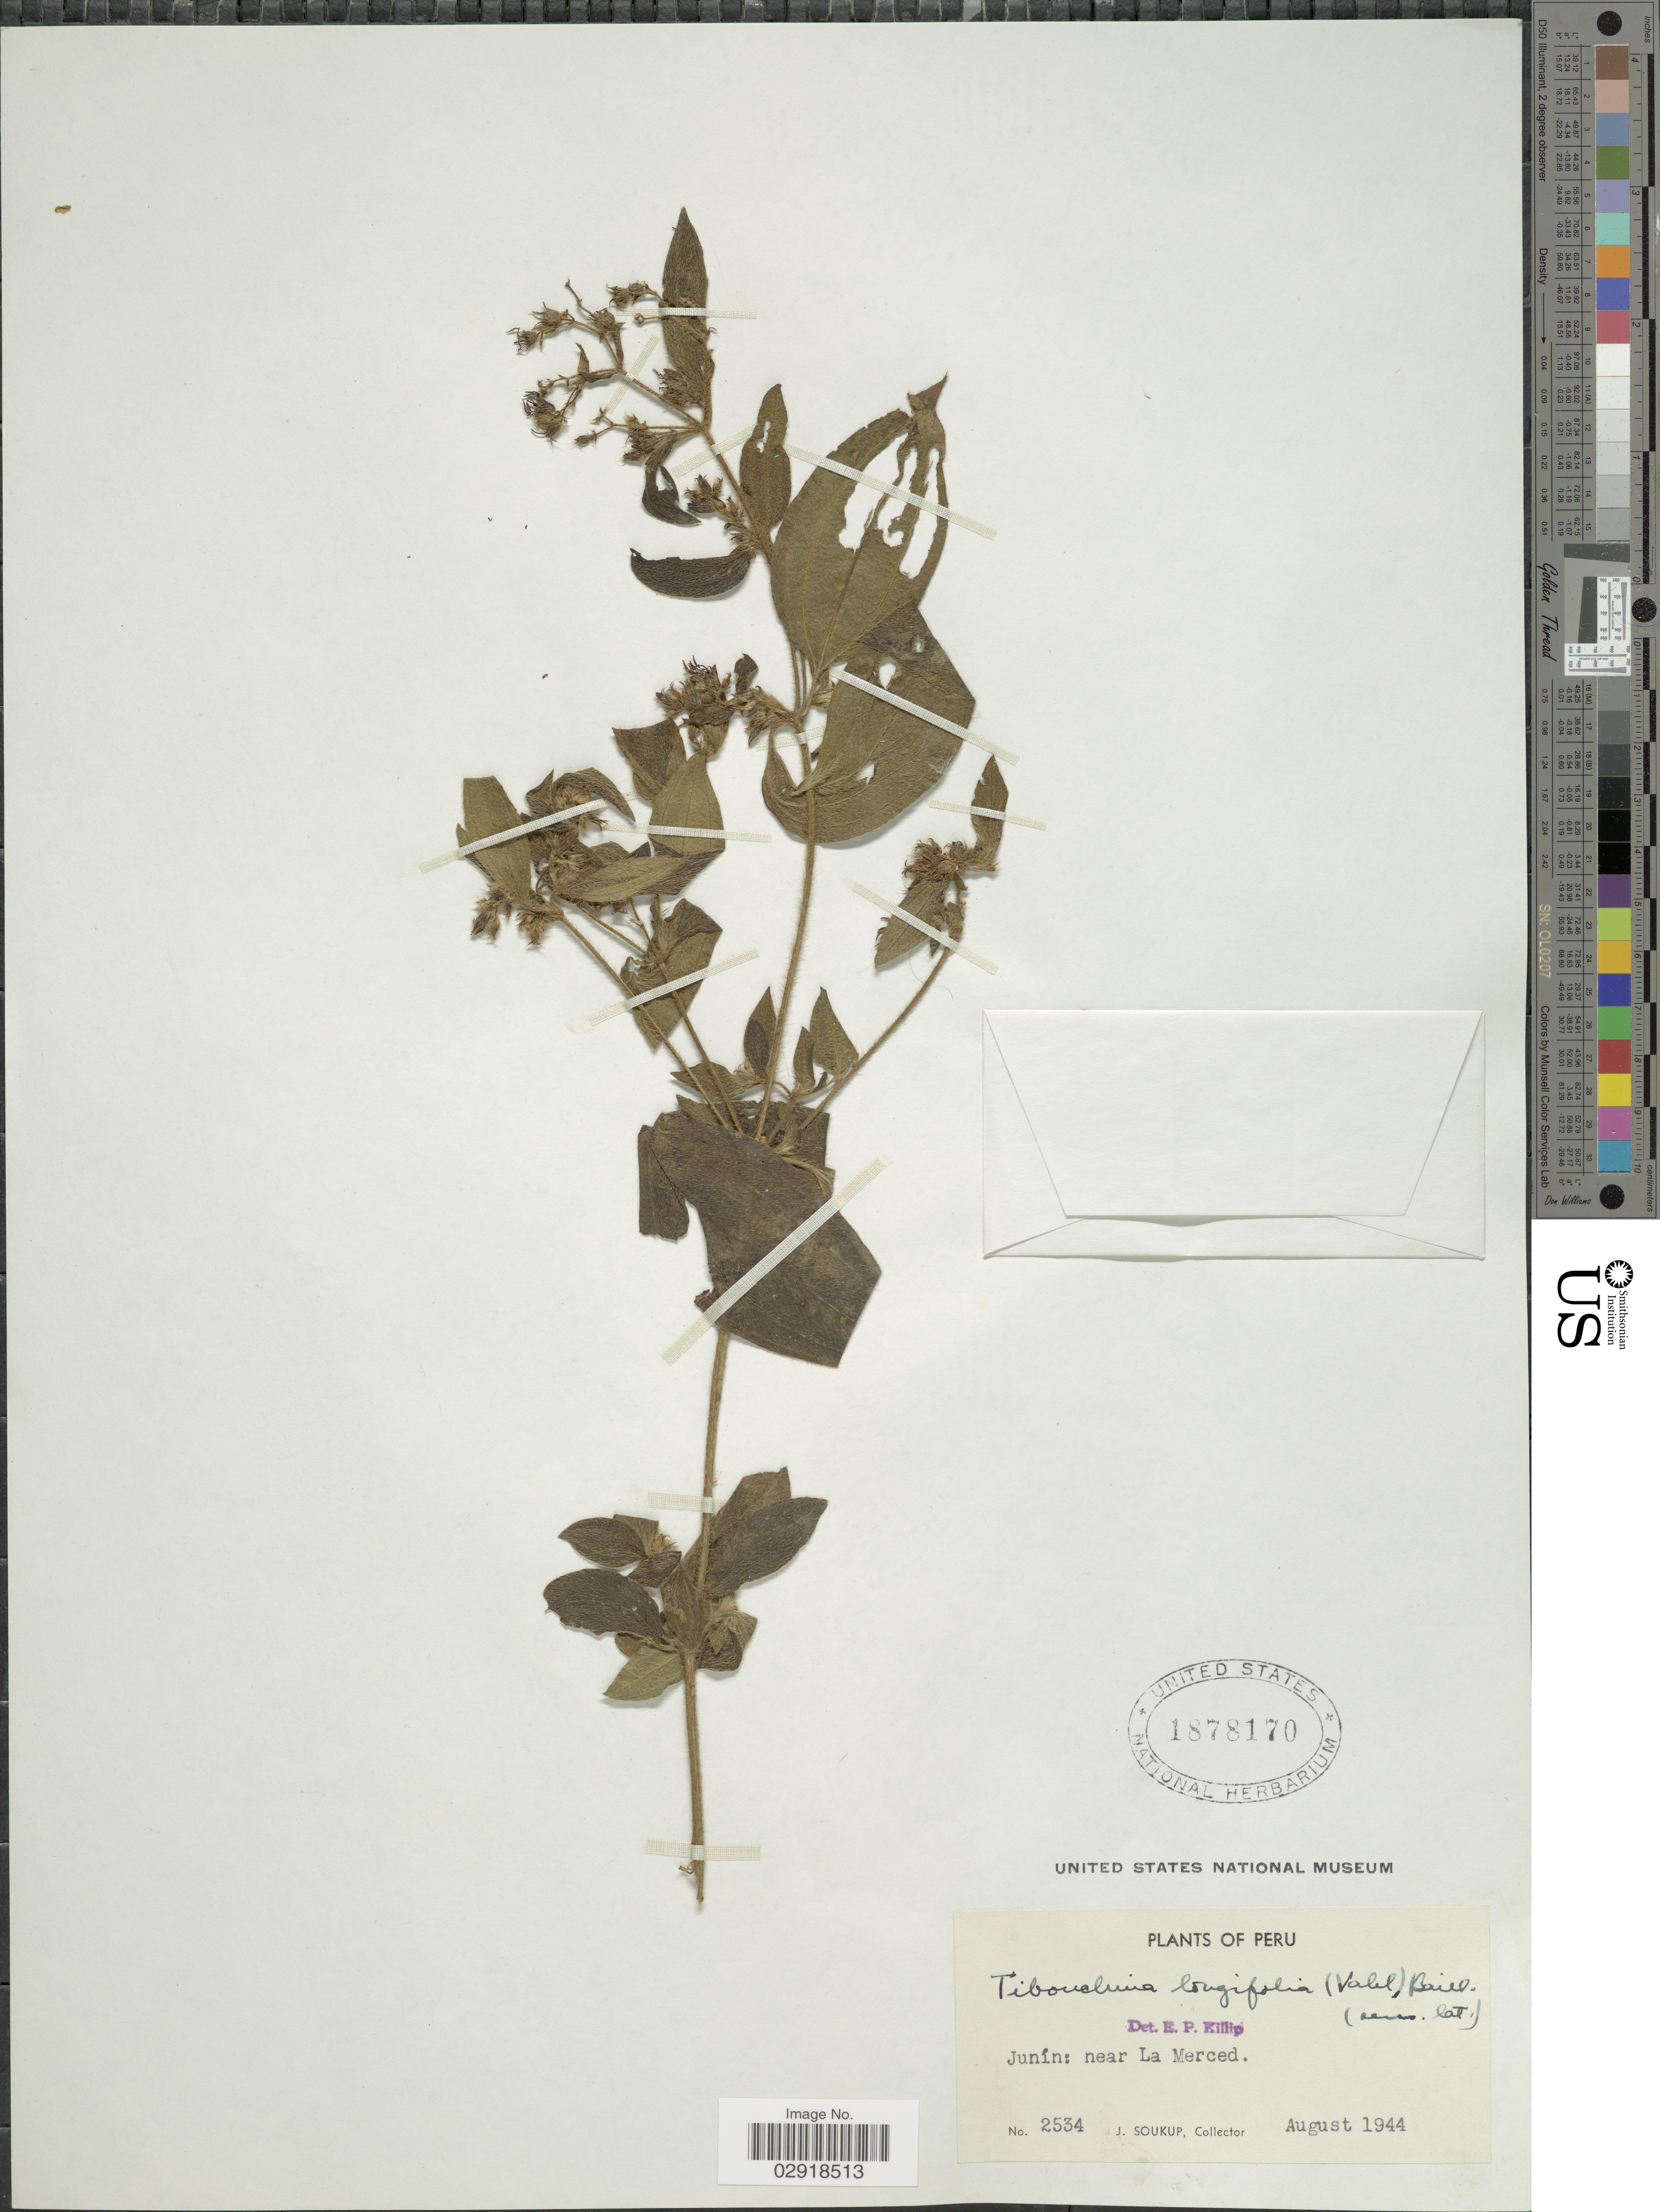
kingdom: Plantae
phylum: Tracheophyta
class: Magnoliopsida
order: Myrtales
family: Melastomataceae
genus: Chaetogastra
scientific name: Chaetogastra longifolia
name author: (Vahl) DC.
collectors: J. Soukop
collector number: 2534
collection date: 1944-08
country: Peru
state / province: Junín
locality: Near La Merced.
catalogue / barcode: US 1878170